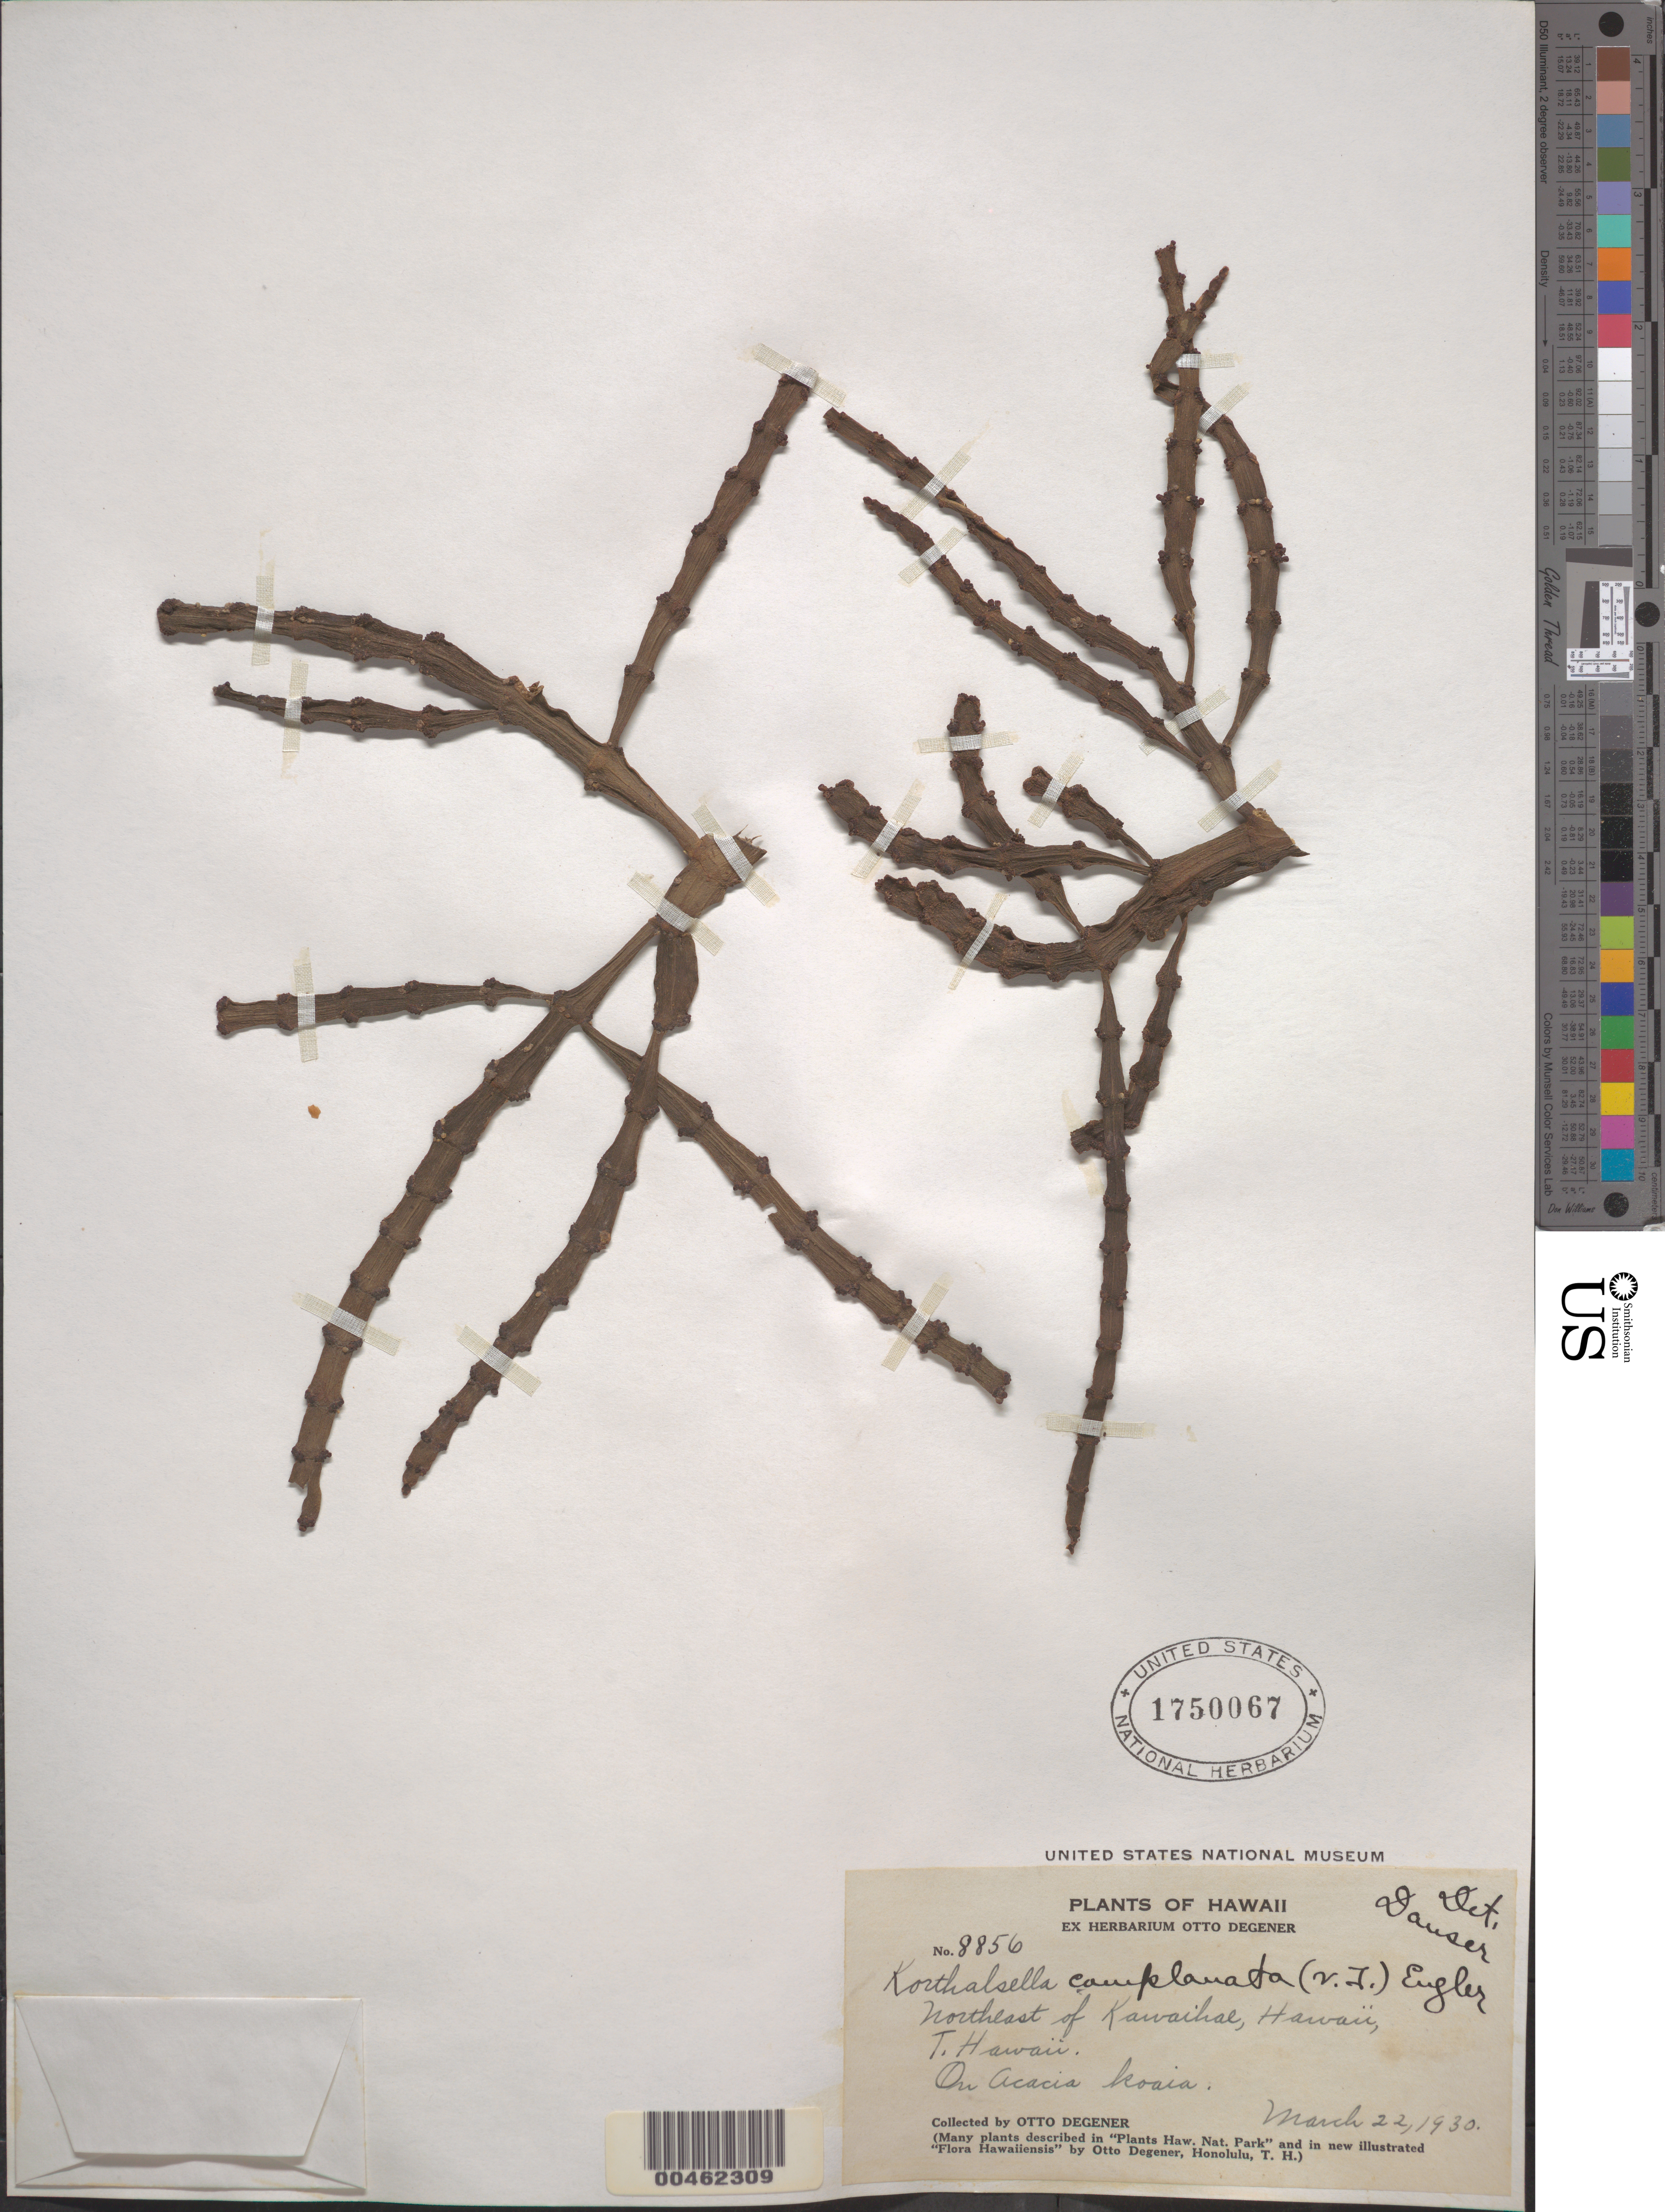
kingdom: Plantae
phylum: Tracheophyta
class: Magnoliopsida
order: Santalales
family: Viscaceae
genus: Korthalsella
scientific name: Korthalsella complanata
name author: (Tiegh.) Engl.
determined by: Danser, B. H.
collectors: O. Degener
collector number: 8856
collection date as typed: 22 Mar 1930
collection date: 1930-03-22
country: United States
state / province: Hawaii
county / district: Hawaii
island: Hawaii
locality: NE of Kawaihae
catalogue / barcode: US 1750067